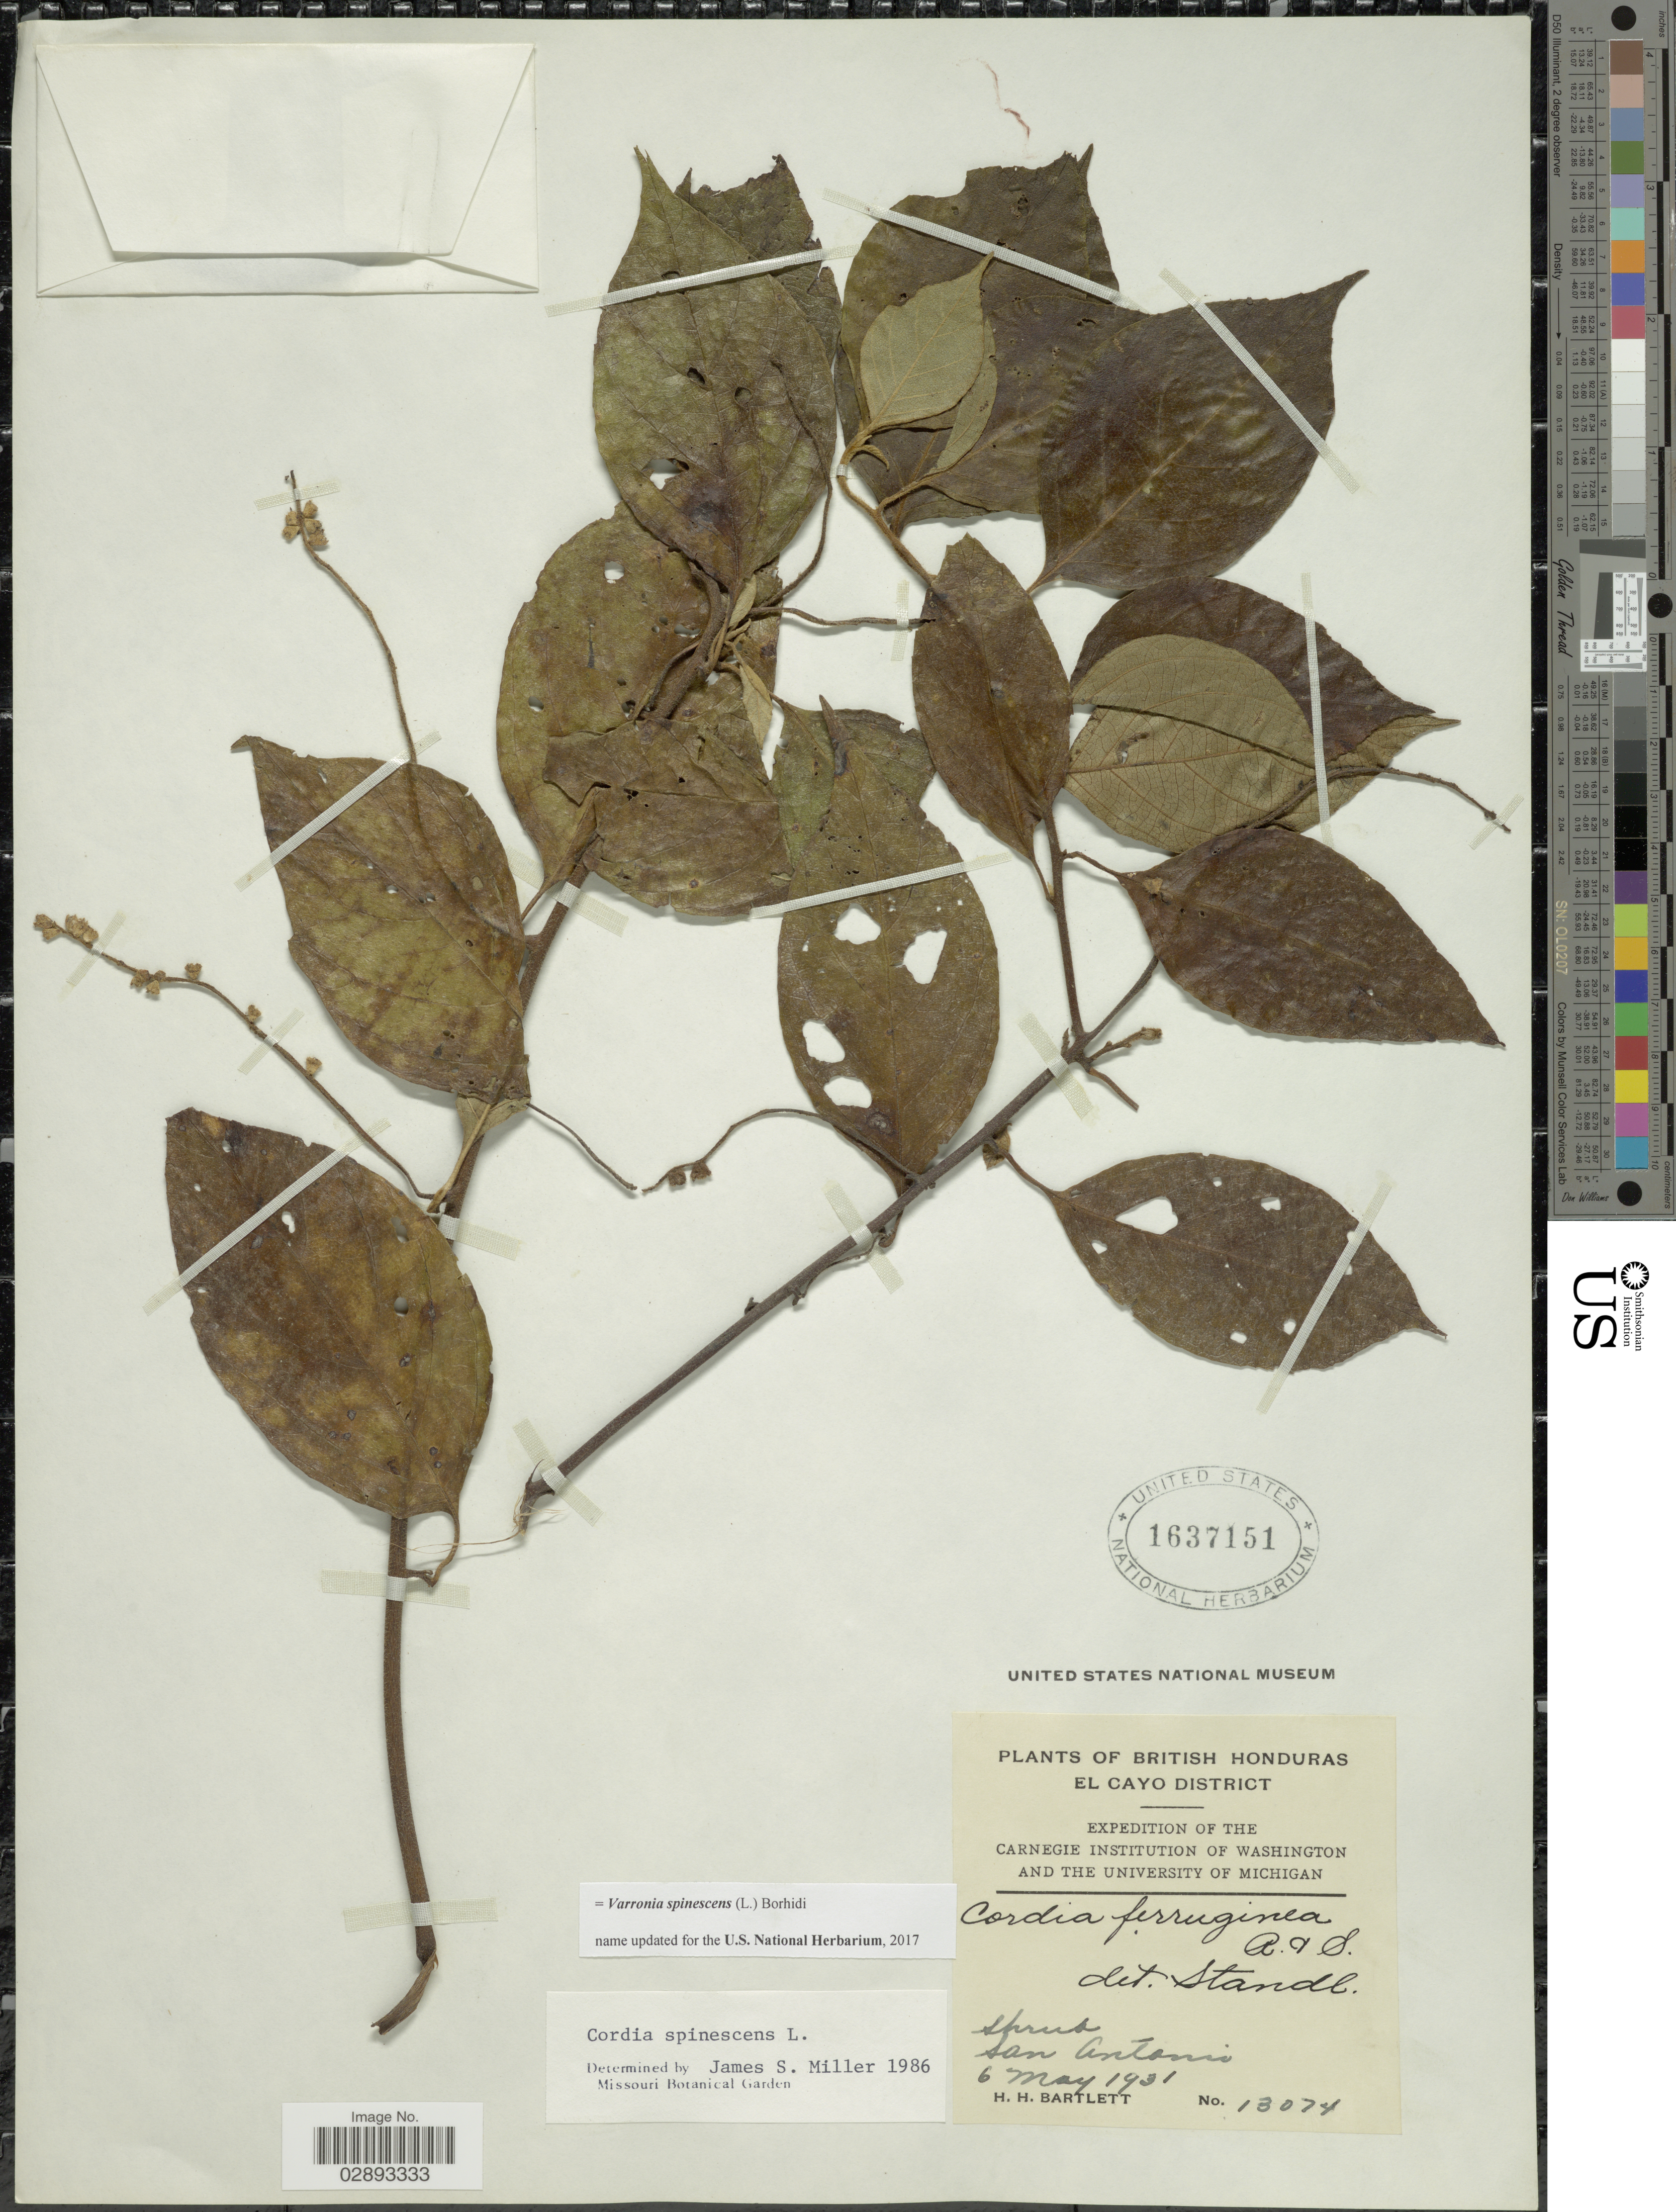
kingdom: Plantae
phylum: Tracheophyta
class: Magnoliopsida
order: Boraginales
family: Cordiaceae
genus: Varronia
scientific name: Varronia spinescens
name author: (L.) Borhidi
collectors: H. H. Bartlett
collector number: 13074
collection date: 1931-05-06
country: Belize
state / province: Cayo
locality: British Honduras, El Cayo District, San Antonio.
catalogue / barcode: US 1637151